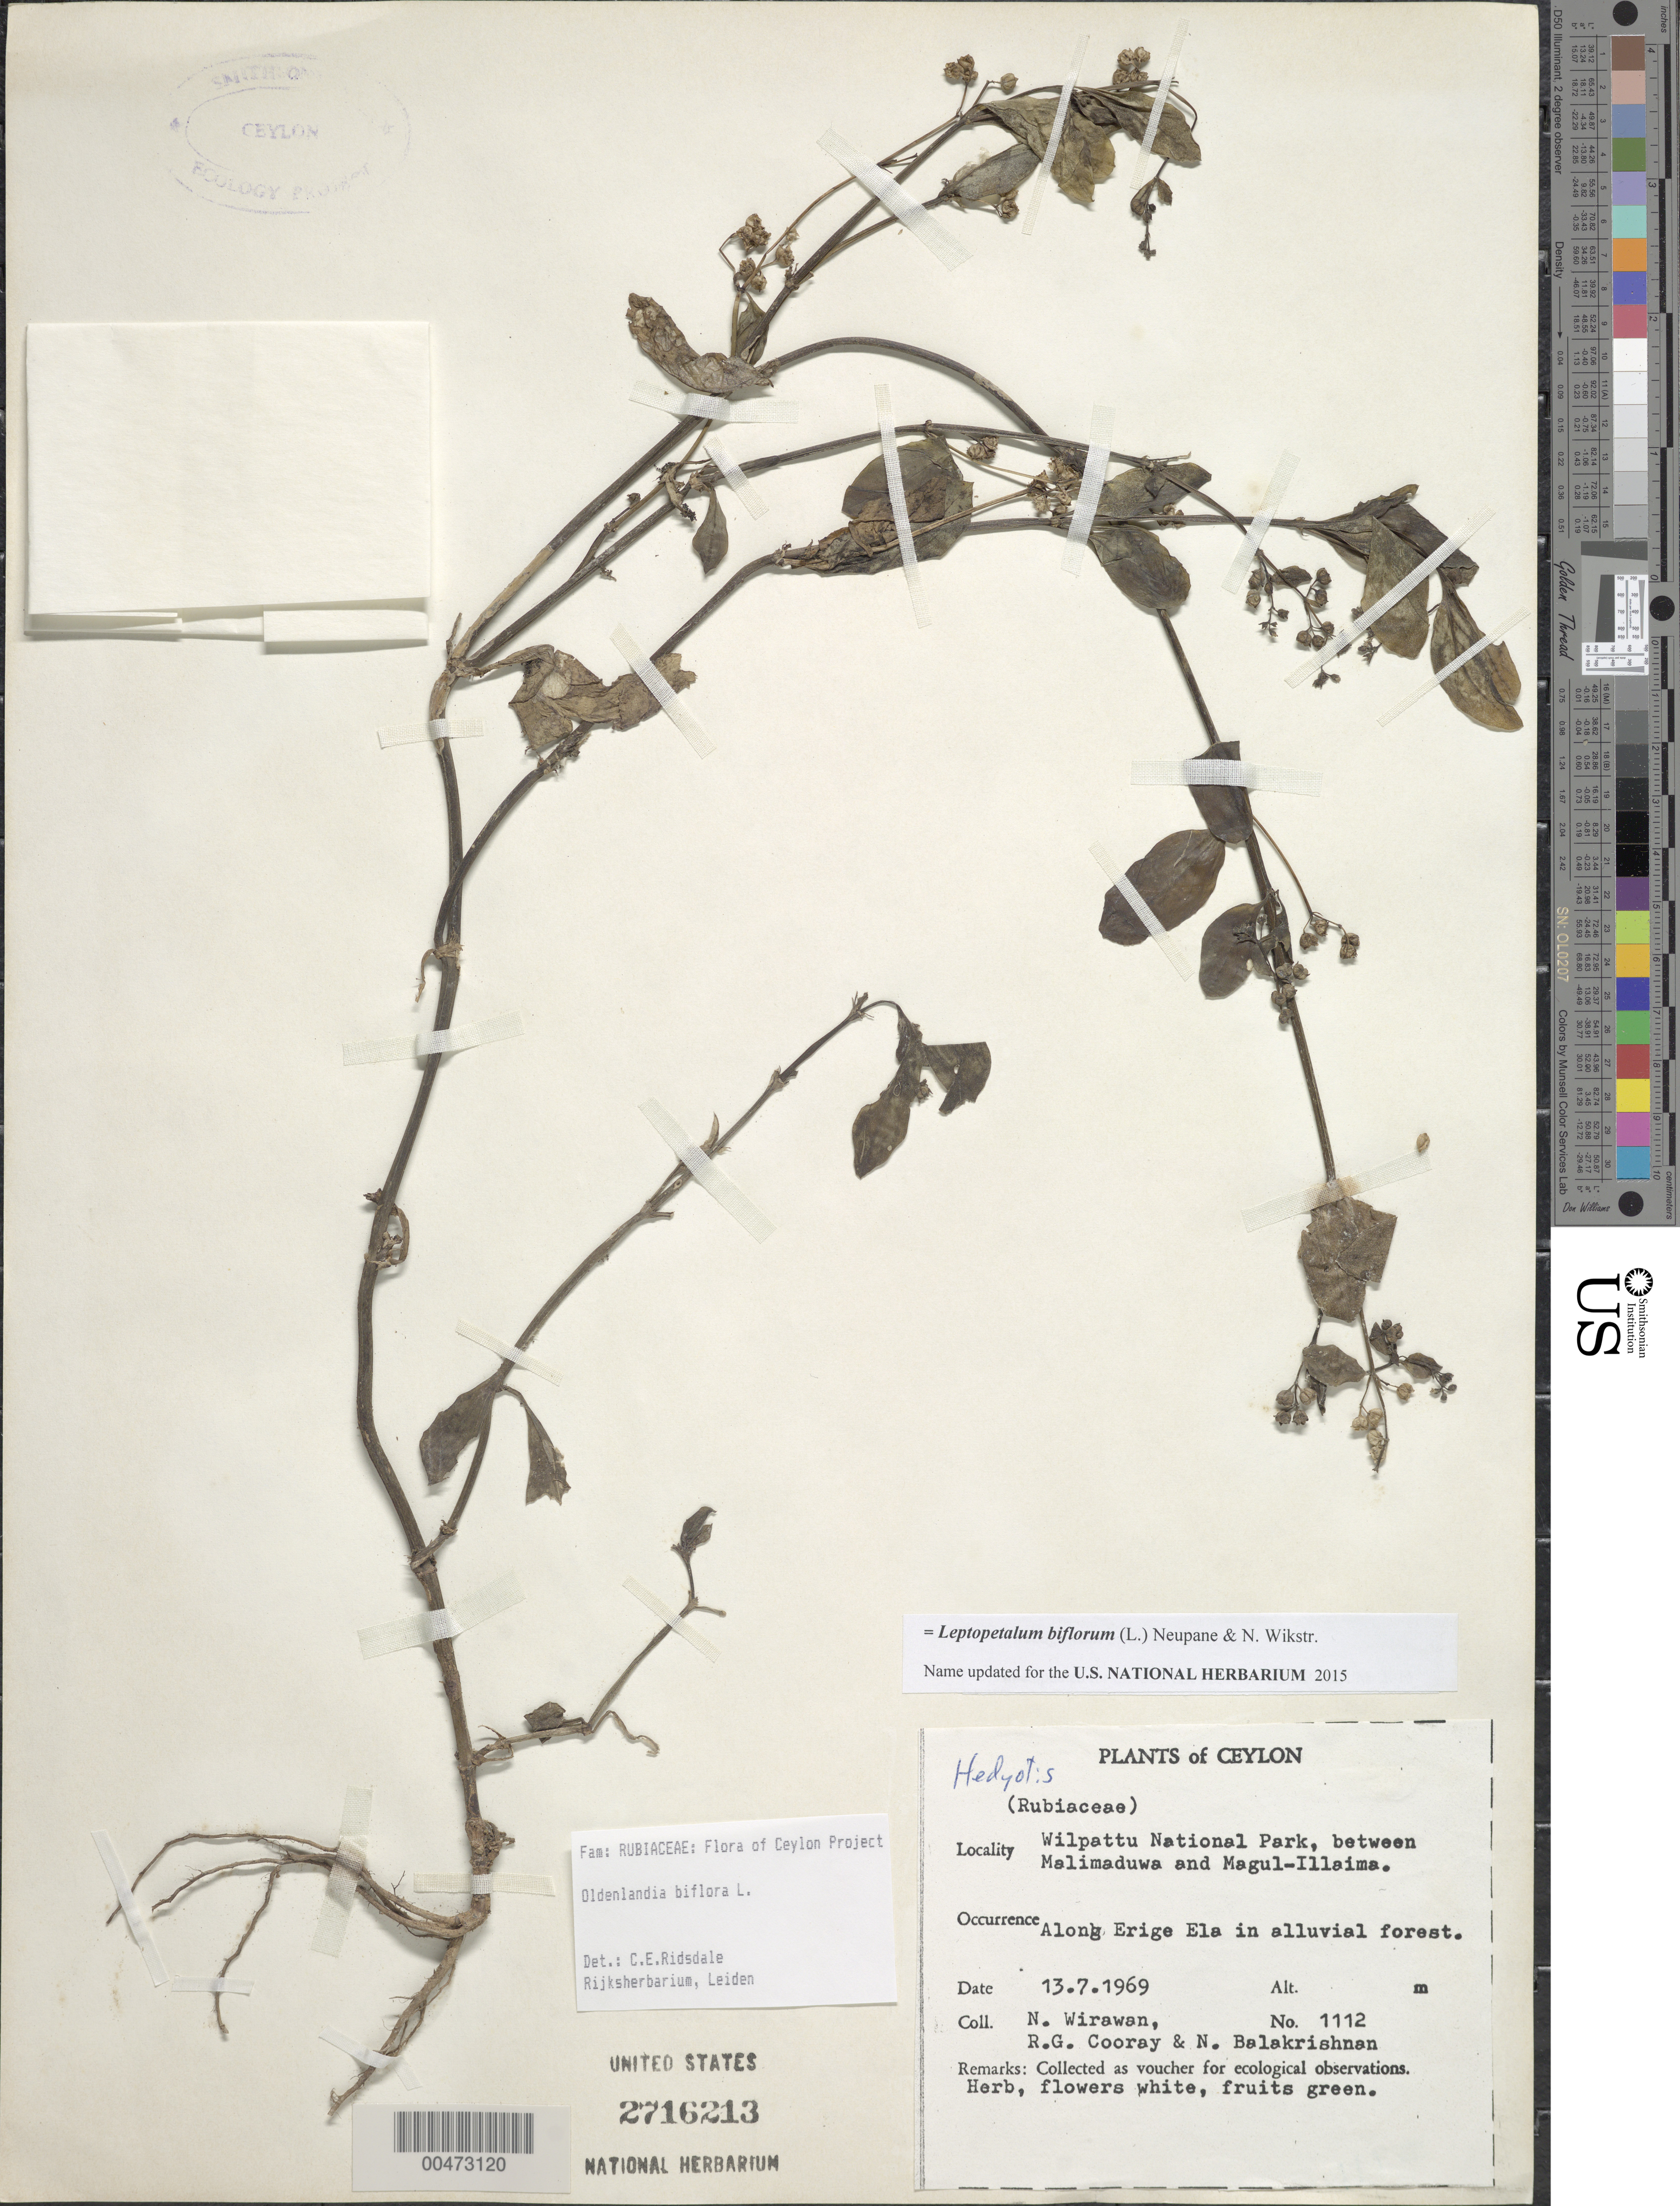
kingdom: Plantae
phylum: Tracheophyta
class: Magnoliopsida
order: Gentianales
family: Rubiaceae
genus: Leptopetalum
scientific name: Leptopetalum biflorum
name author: (L.) Neupane & N. Wikstr.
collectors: N. Wirawan, R. Cooray & N. Balakrishnan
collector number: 1112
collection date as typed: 13 Jul 1969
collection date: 1969-07-13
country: Sri Lanka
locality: Wilpattu National Park, Malimaduwa and Magul-Illaima, along Erige Ela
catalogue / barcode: US 2716213